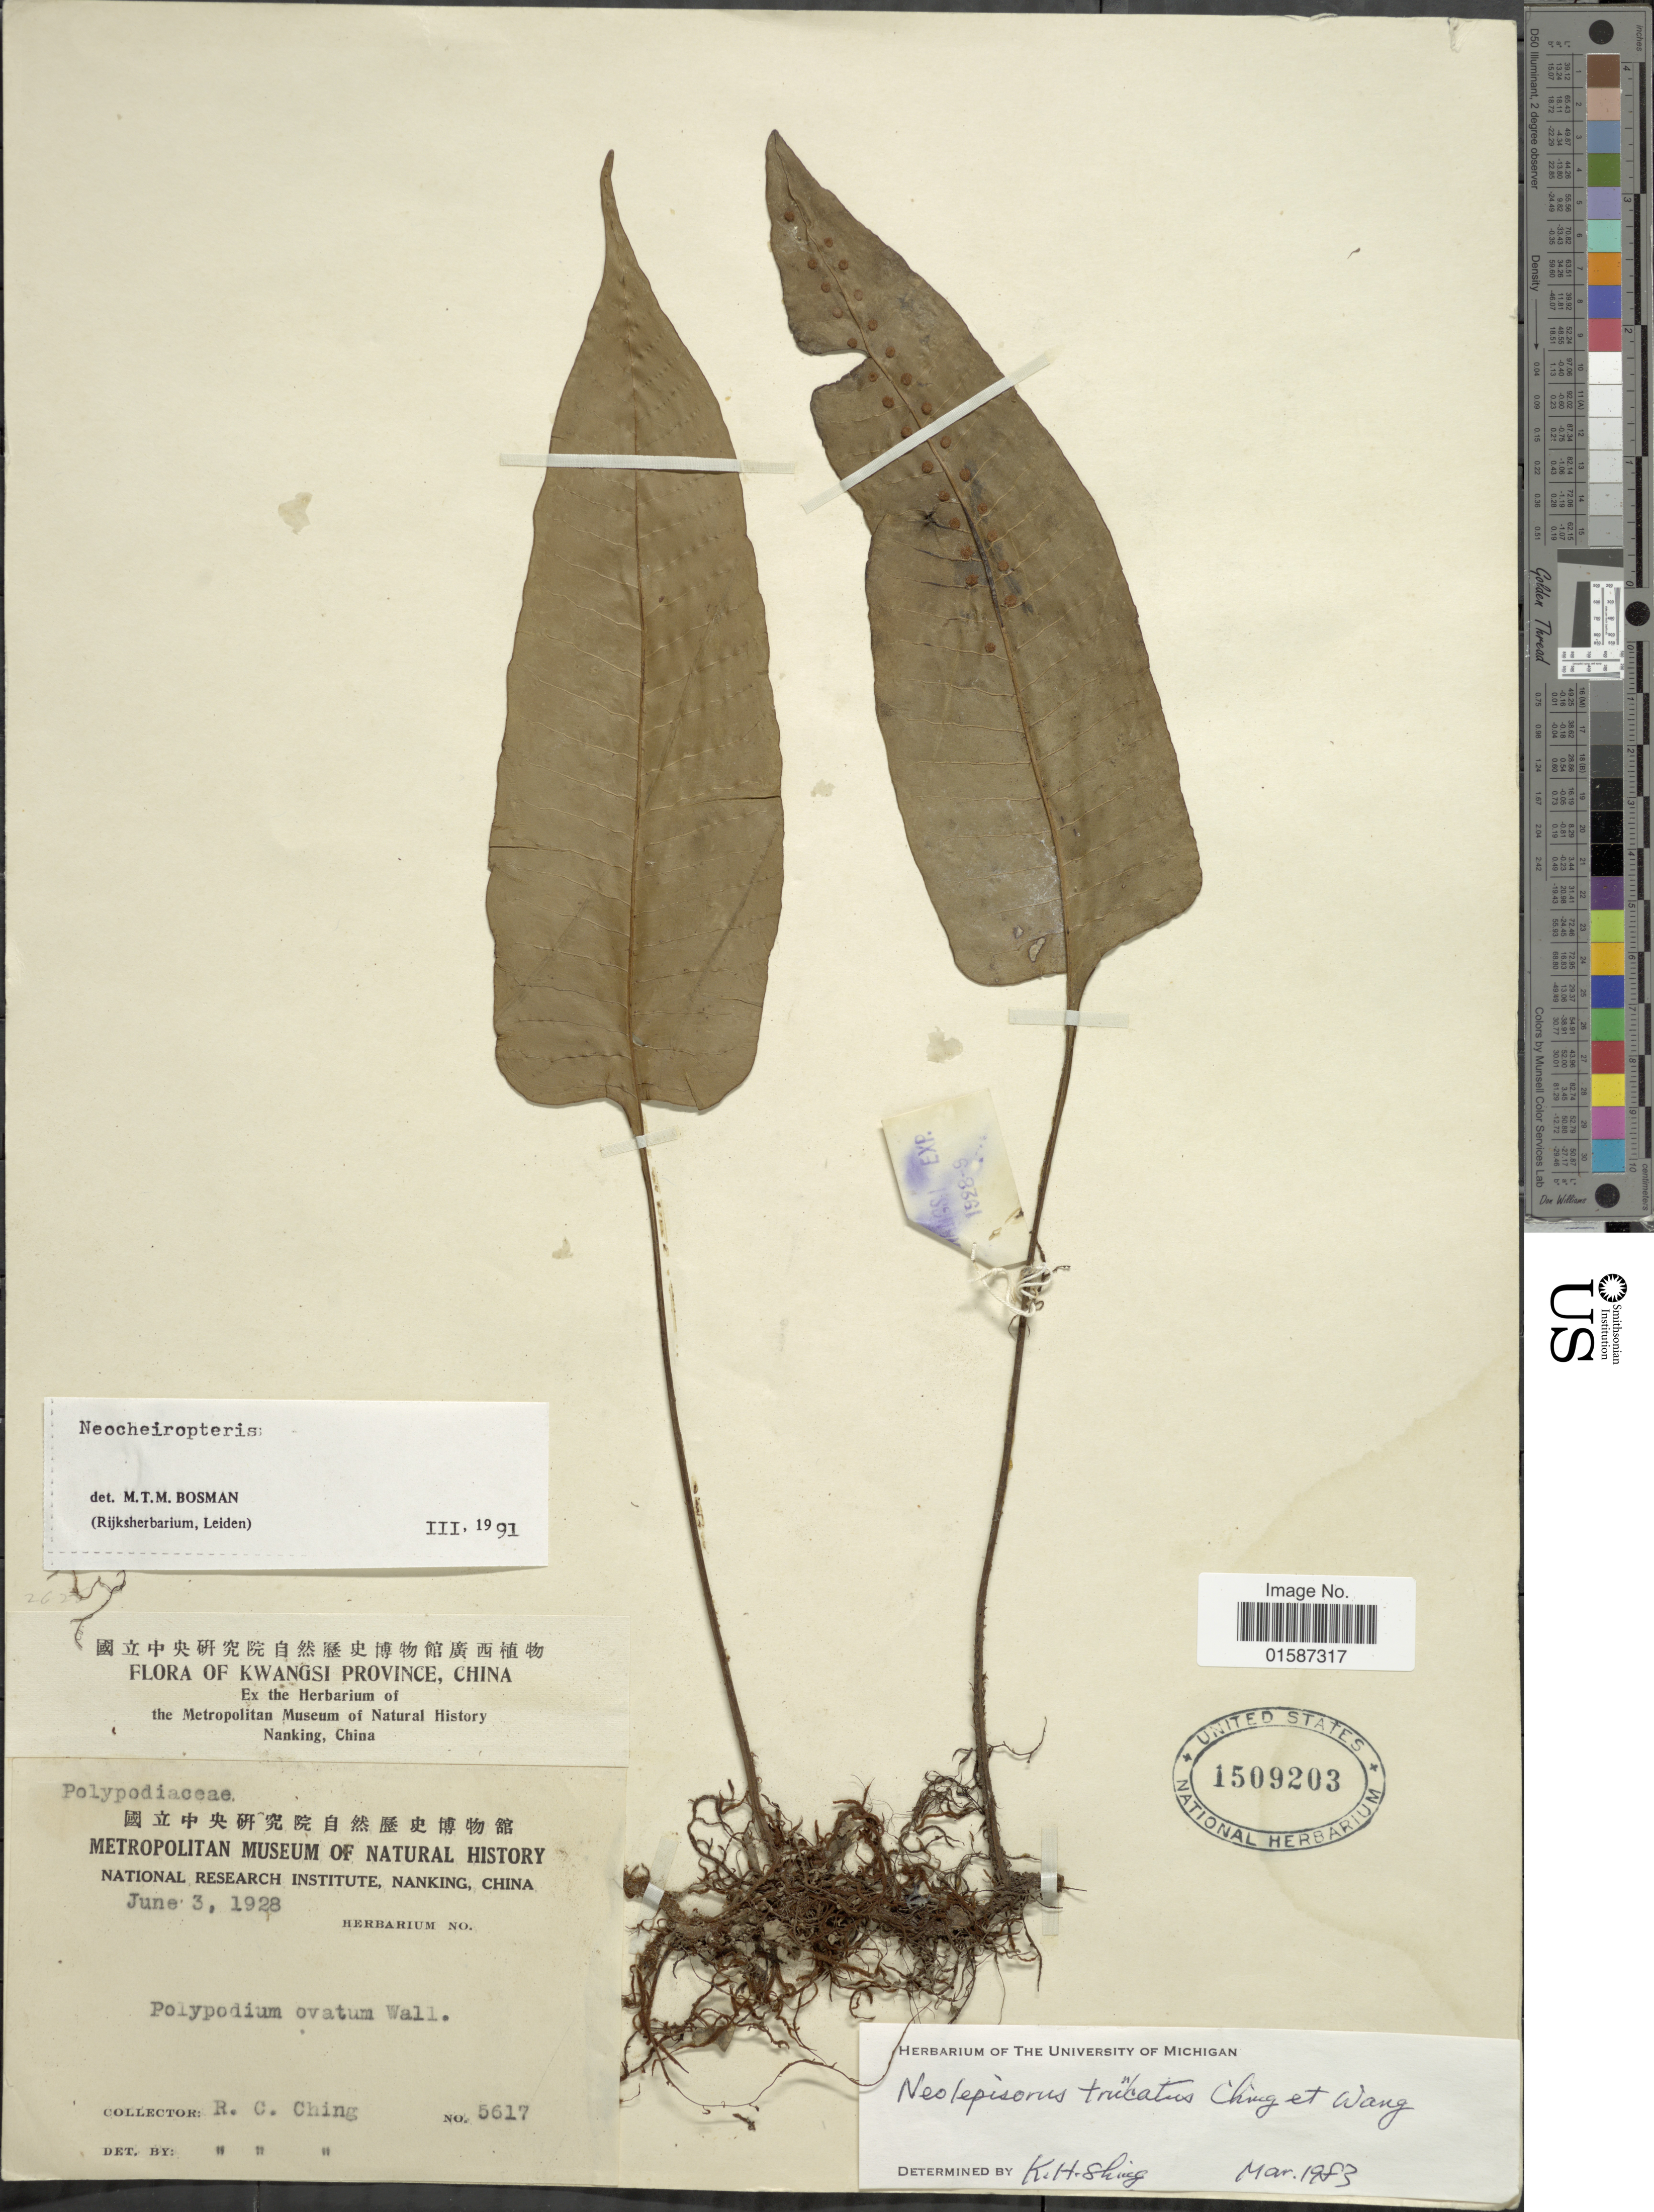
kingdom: Plantae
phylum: Tracheophyta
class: Polypodiopsida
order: Polypodiales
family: Polypodiaceae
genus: Neolepisorus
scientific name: Neolepisorus ovatus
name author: (Bedd.) Ching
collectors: R. C. Ching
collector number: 5617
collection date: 1928-06-03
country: China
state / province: Guangxi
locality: Kwangsi Province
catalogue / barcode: US 1509203